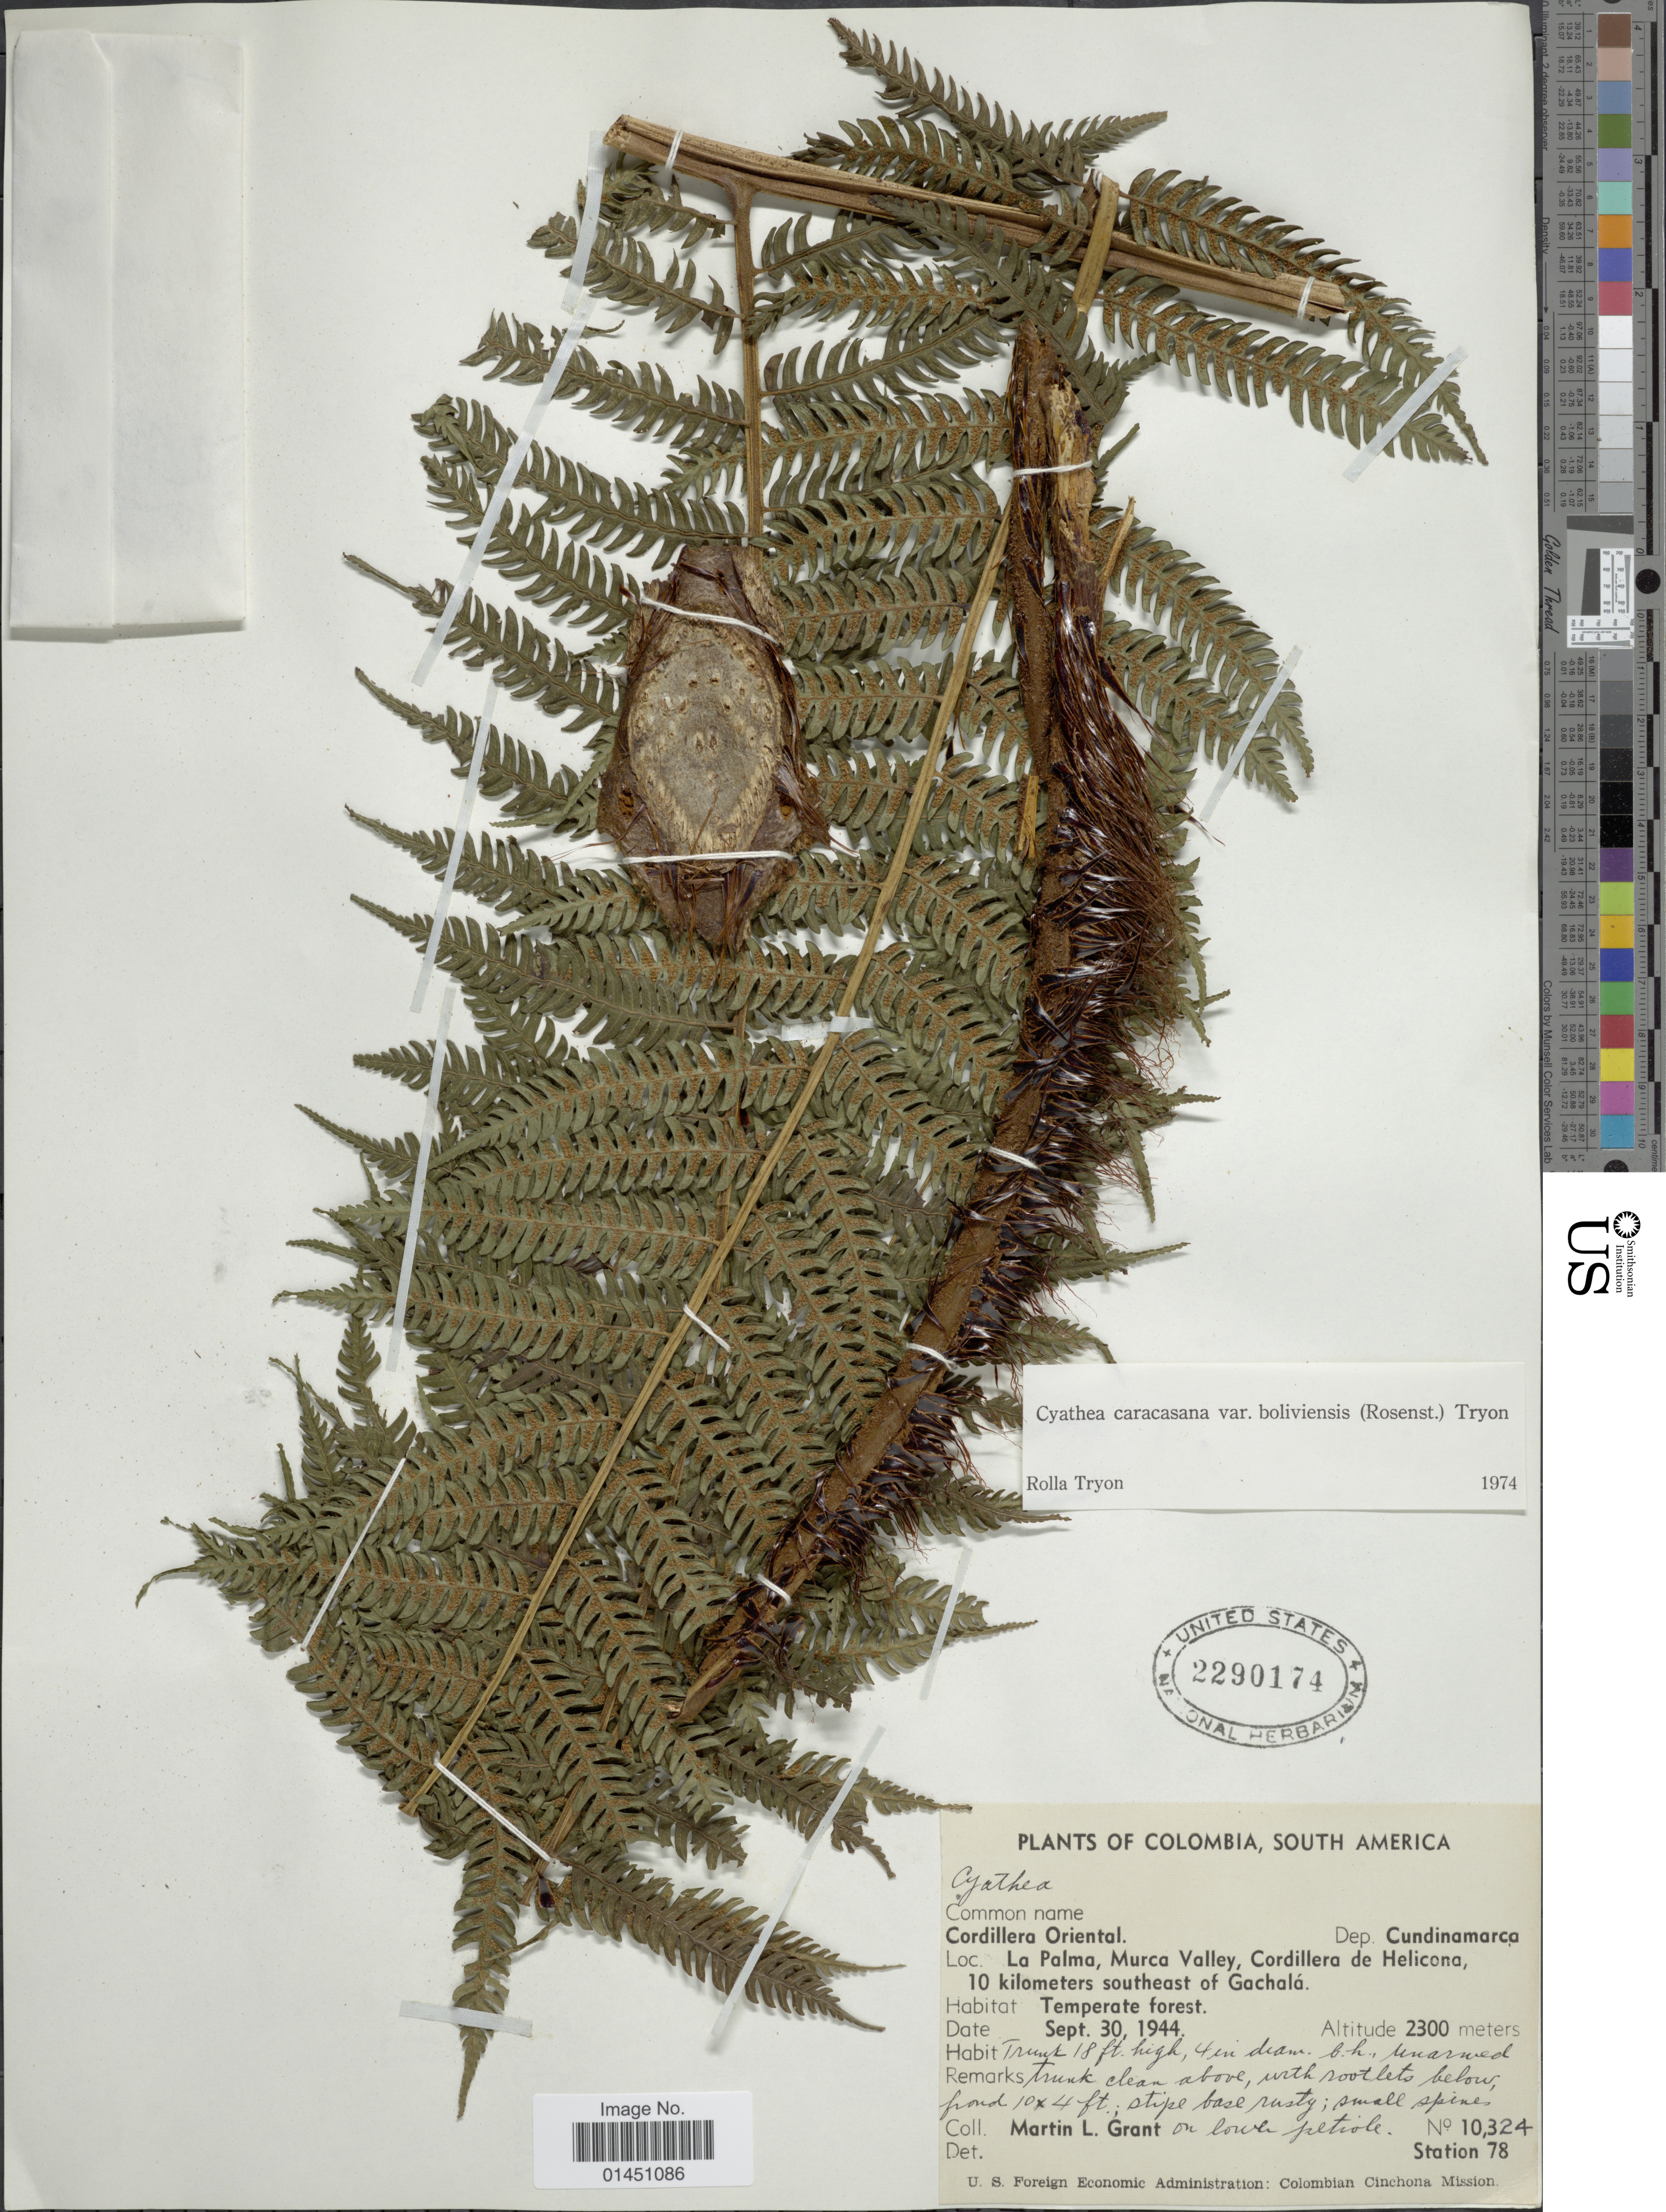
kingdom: Plantae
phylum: Tracheophyta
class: Polypodiopsida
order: Cyatheales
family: Cyatheaceae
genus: Cyathea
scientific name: Cyathea caracasana var. boliviensis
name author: (Rosenst.) R.M. Tryon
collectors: M. L. Grant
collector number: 10324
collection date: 1944-09-30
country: Colombia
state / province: Cundinamarca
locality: Cordillera Oriental, La Palma, Murca Valley, Cordillera de Helicona, 10 kilometers southeast of Gachala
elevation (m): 2300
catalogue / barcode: US 2290174